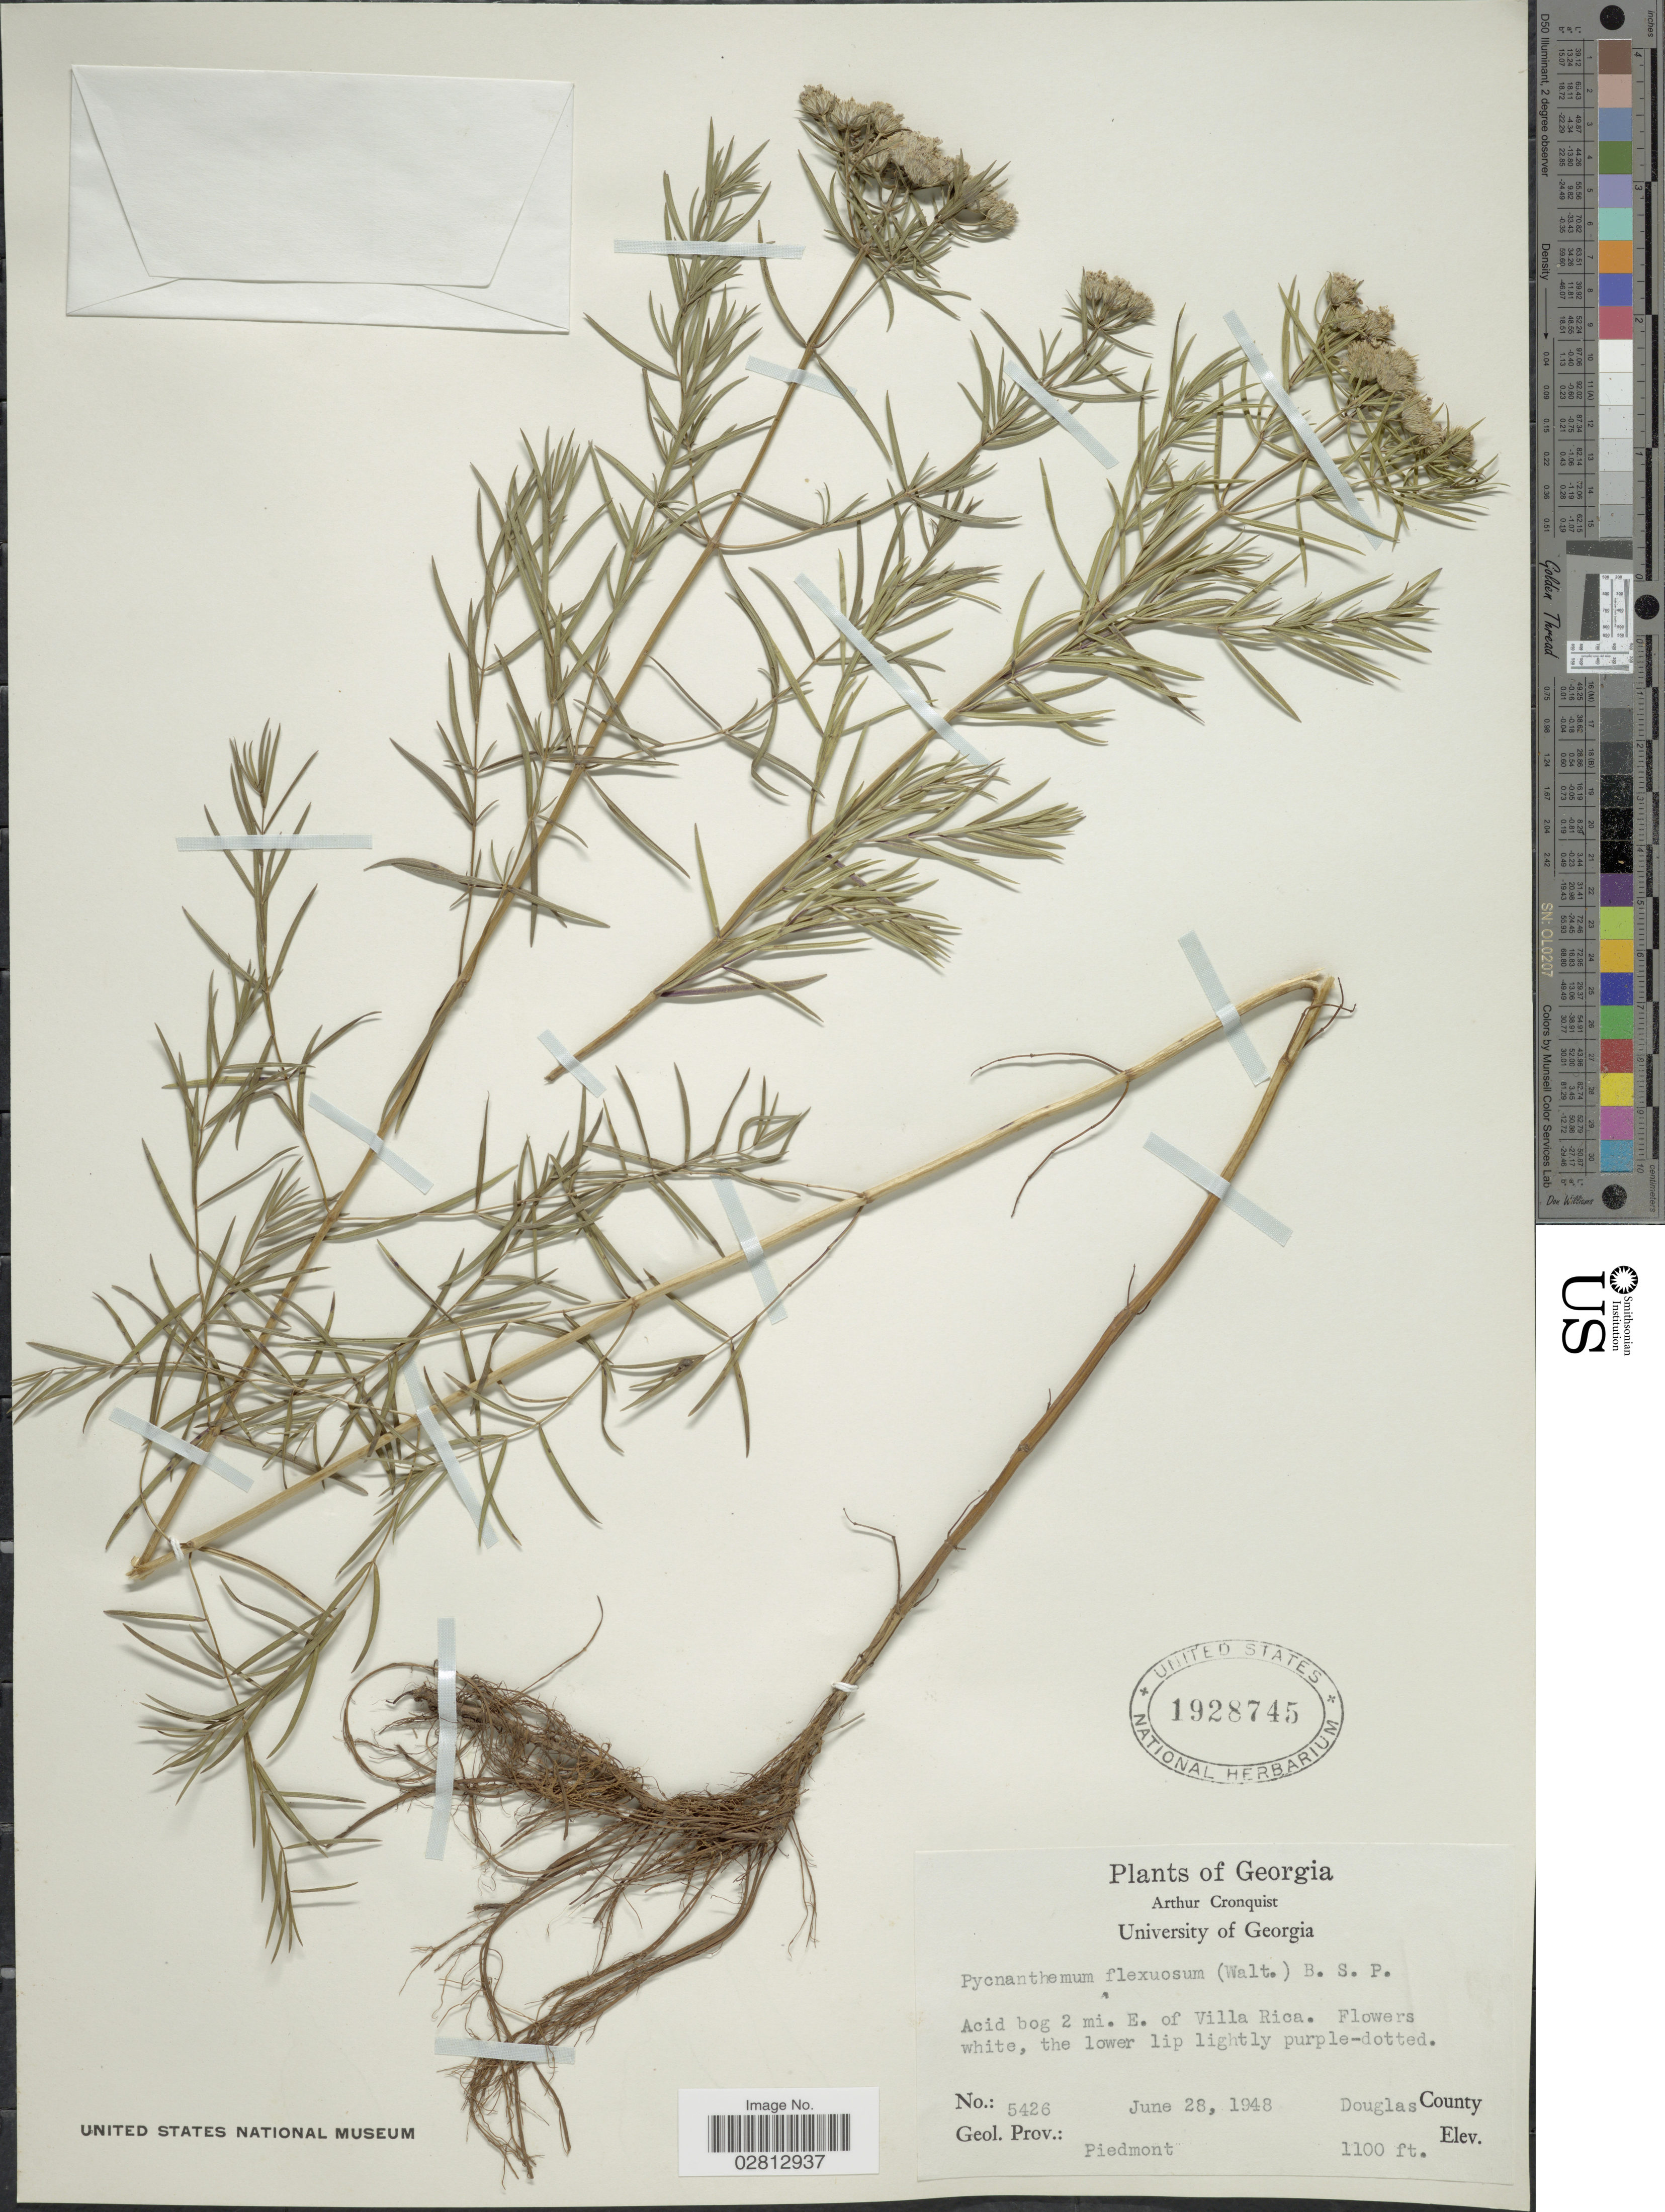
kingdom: Plantae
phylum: Tracheophyta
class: Magnoliopsida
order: Lamiales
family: Lamiaceae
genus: Pycnanthemum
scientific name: Pycnanthemum tenuifolium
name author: Schrad.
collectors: A. J. Cronquist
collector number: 5426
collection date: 1948-06-28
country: United States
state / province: Georgia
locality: Acid bog 2 mi. E. of Villa Rica. Douglas County. Geol. Prov.: Piedmont.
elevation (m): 335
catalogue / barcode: US 1928745